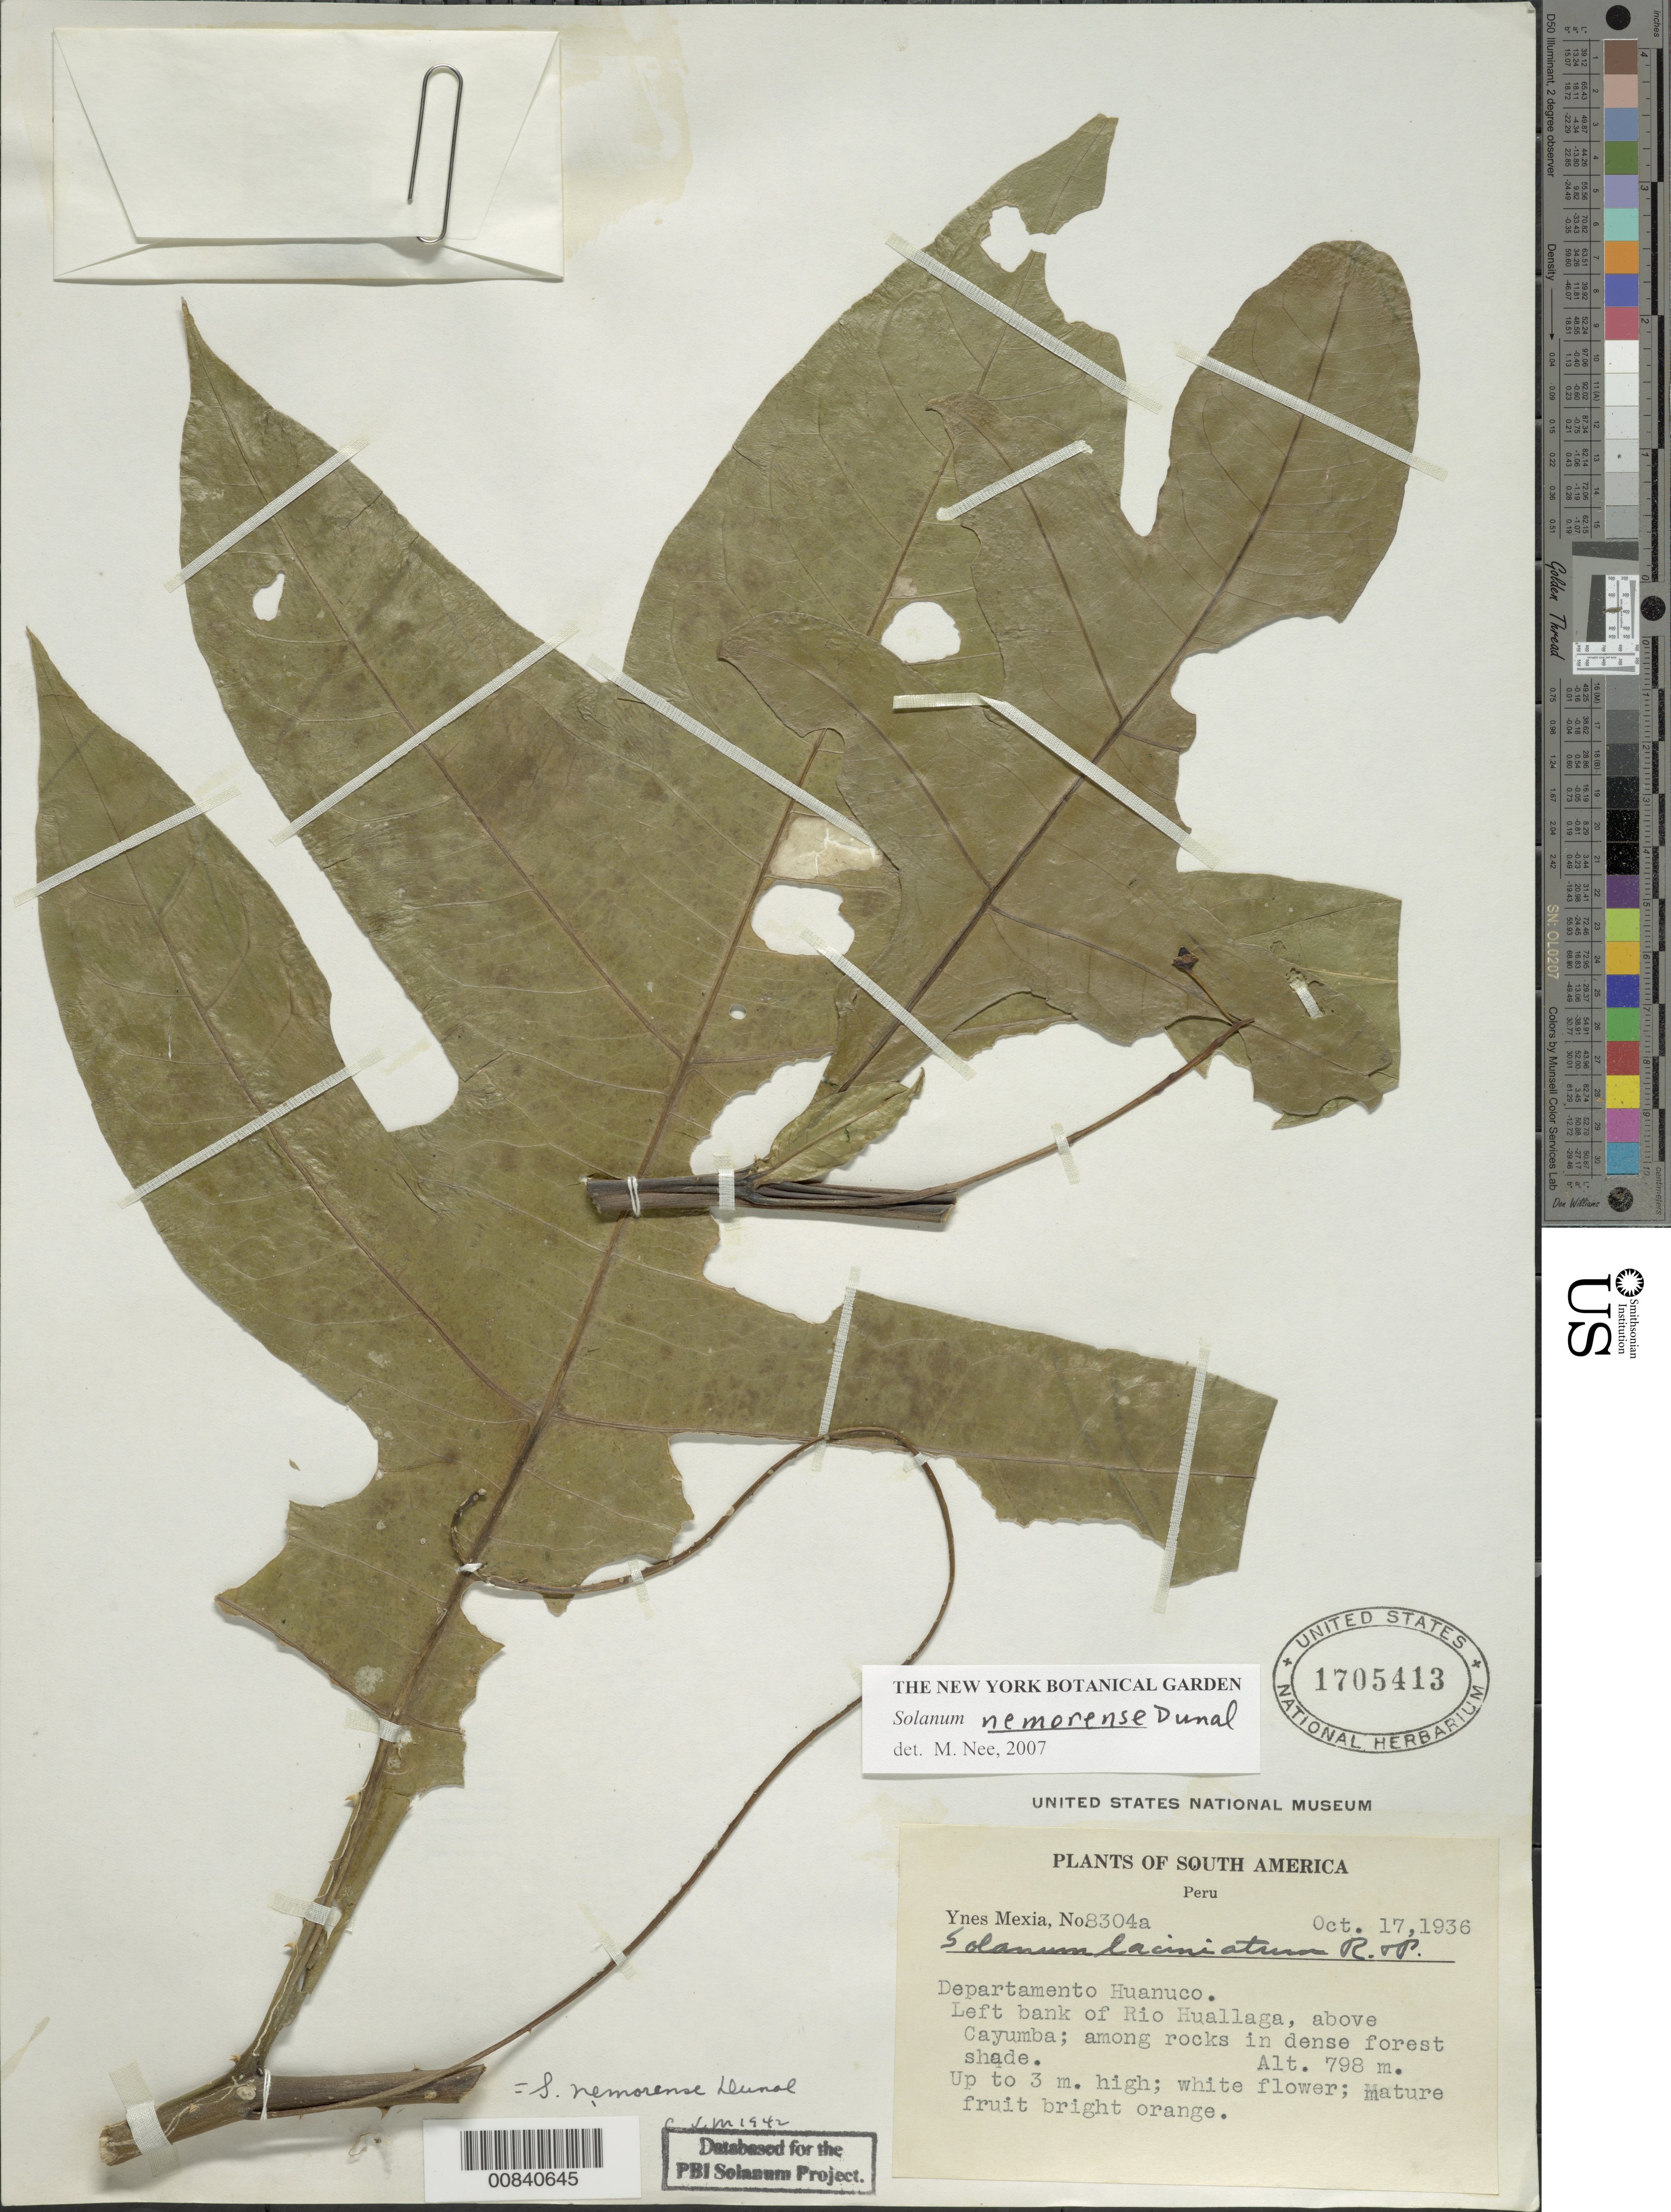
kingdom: Plantae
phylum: Tracheophyta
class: Magnoliopsida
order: Solanales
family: Solanaceae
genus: Solanum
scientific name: Solanum nemorense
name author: Dunal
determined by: Clark, J. L., (SEL), The Marie Selby Botanical Garden (UNITED STATES)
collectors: Y. Mexia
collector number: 8304a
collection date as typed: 17 Oct 1936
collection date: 1936-10-17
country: Peru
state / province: Huánuco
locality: Left bank of Río Huallaga, above Cayumba.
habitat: among rocks in dense forest shade.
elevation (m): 798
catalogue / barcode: US 1705413